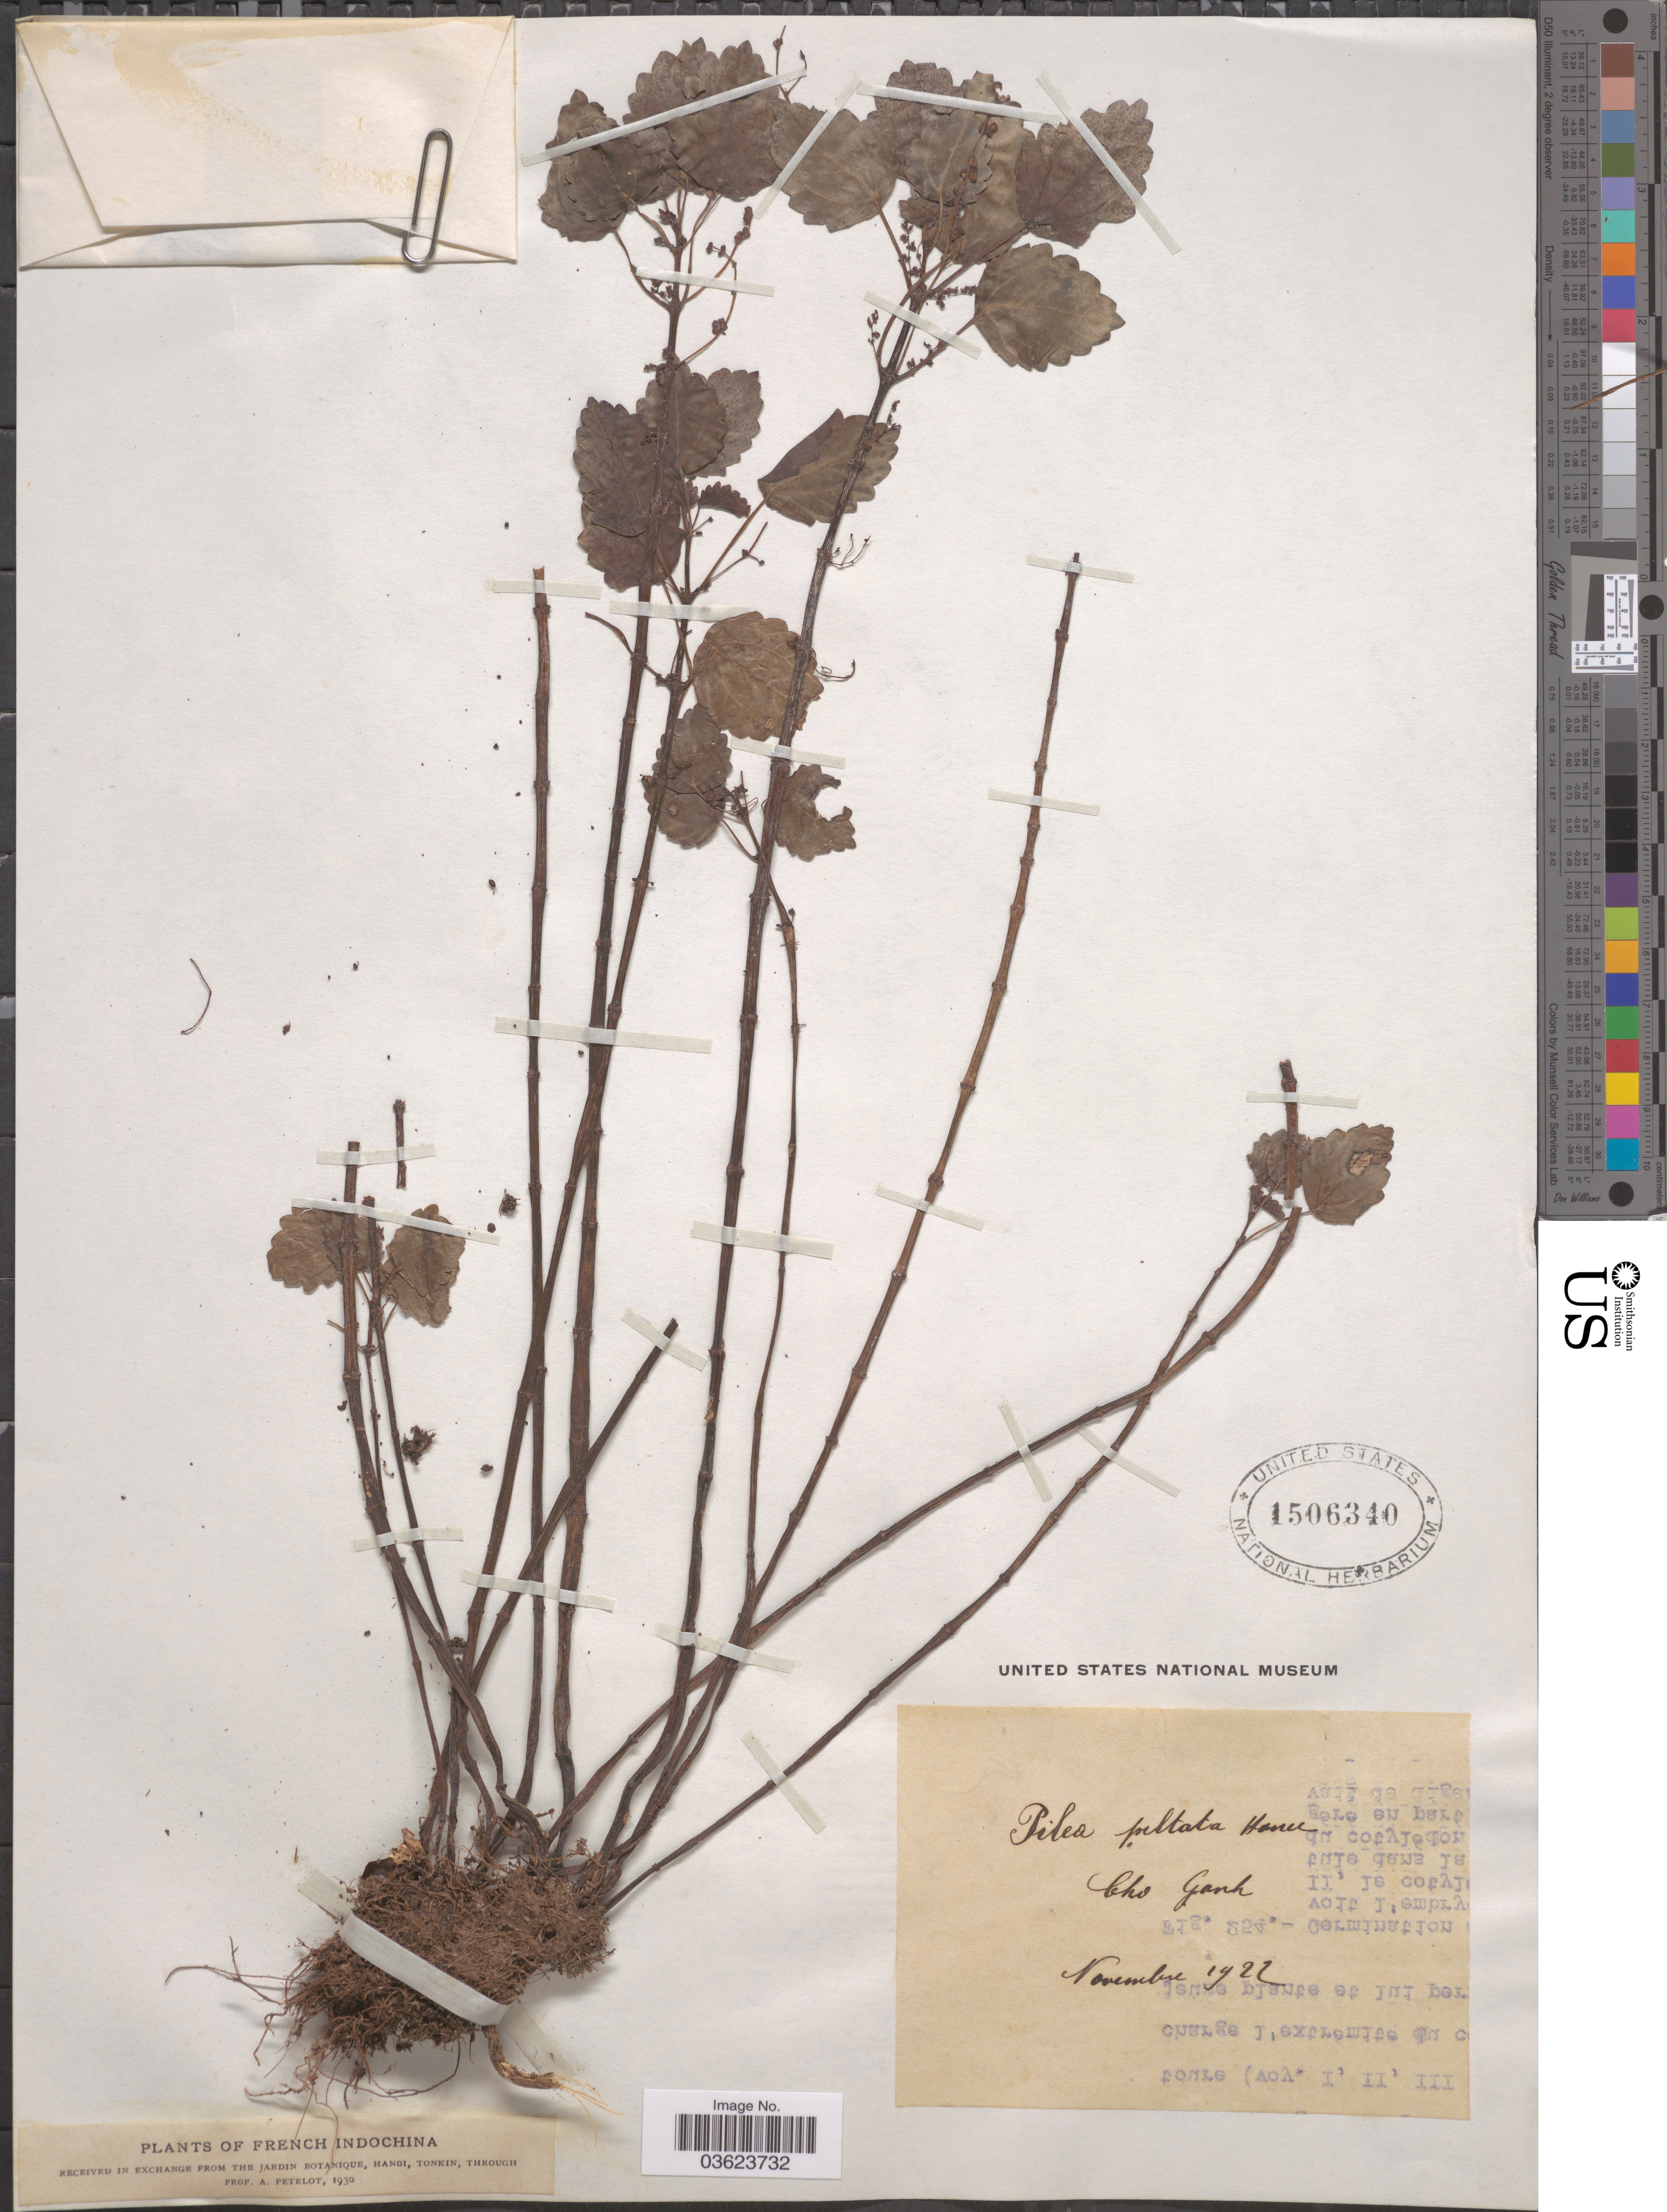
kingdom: Plantae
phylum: Tracheophyta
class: Magnoliopsida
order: Rosales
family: Urticaceae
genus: Pilea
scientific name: Pilea peltata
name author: Hance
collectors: A. Petelot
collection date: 1922-11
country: Vietnam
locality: French Indochina. Cho Ganh.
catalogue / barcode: US 1506340